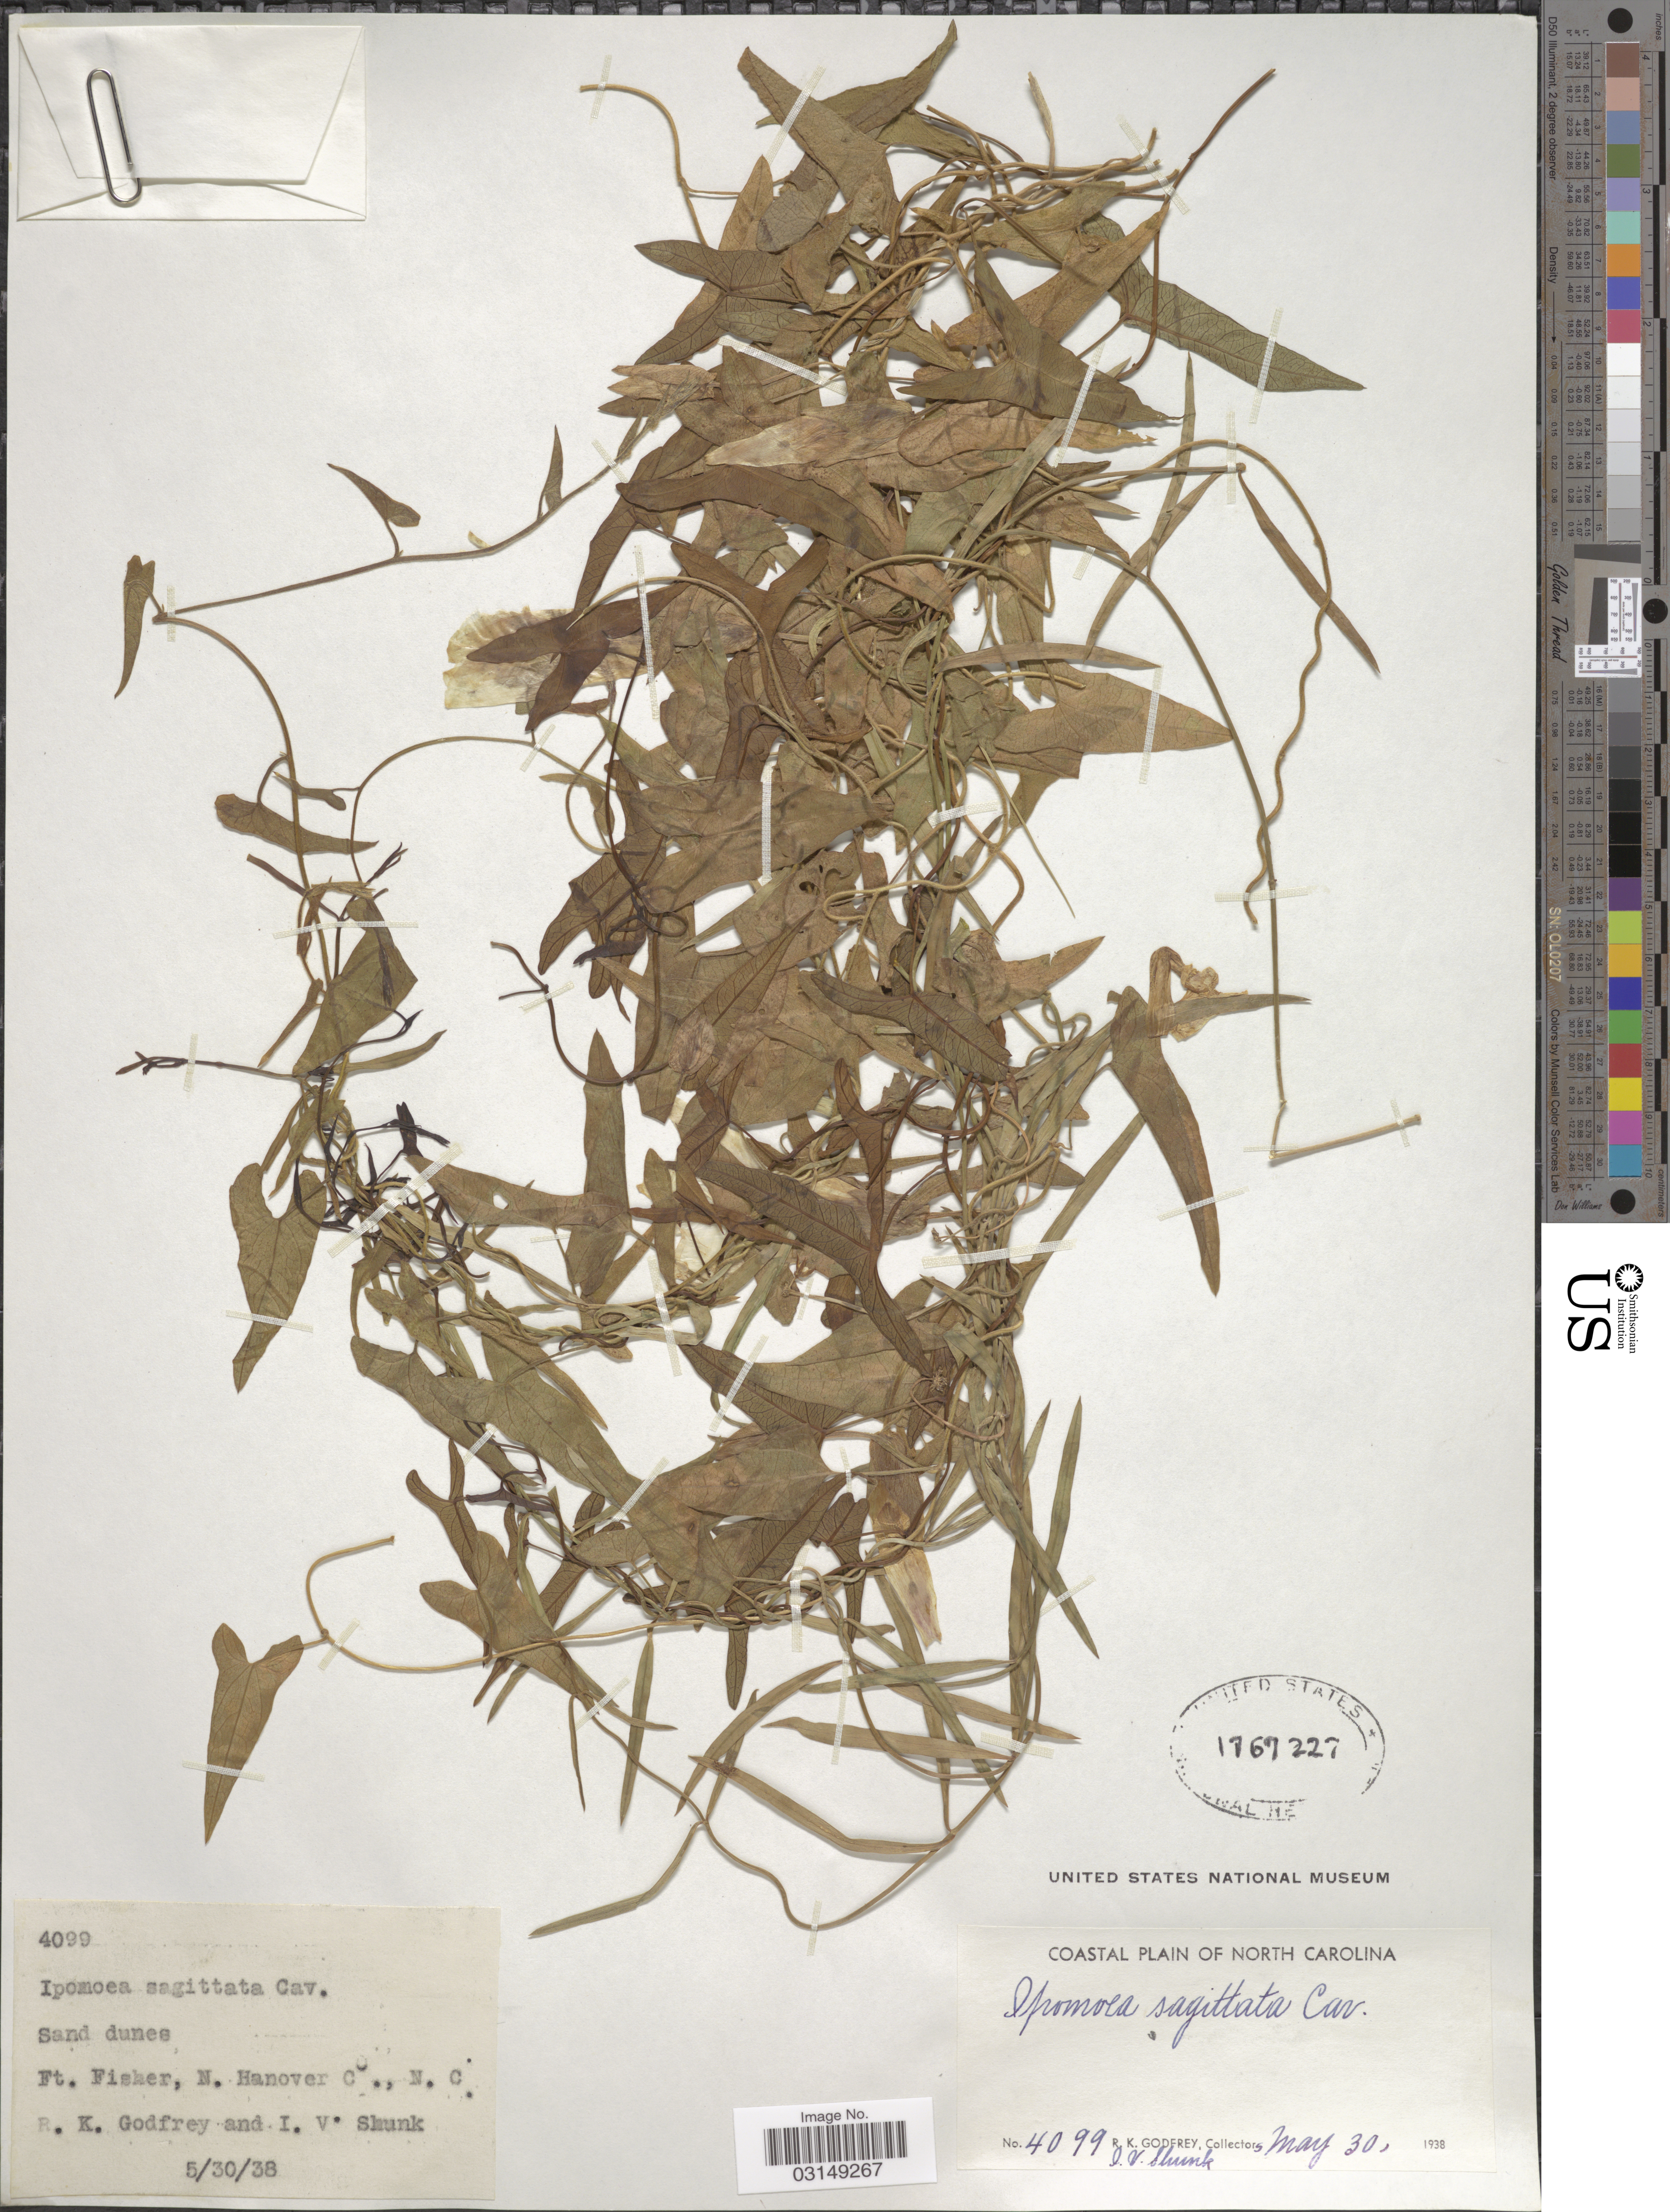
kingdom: Plantae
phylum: Tracheophyta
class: Magnoliopsida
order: Solanales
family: Convolvulaceae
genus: Ipomoea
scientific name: Ipomoea sagittata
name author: Poir.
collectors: R. K. Godfrey & I. Shunk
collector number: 4099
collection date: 1938-05-30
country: United States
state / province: North Carolina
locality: Coastal Plain of North Carolina. Ft. Fisher, N. Hanover Co., N. C.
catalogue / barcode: US 1767227